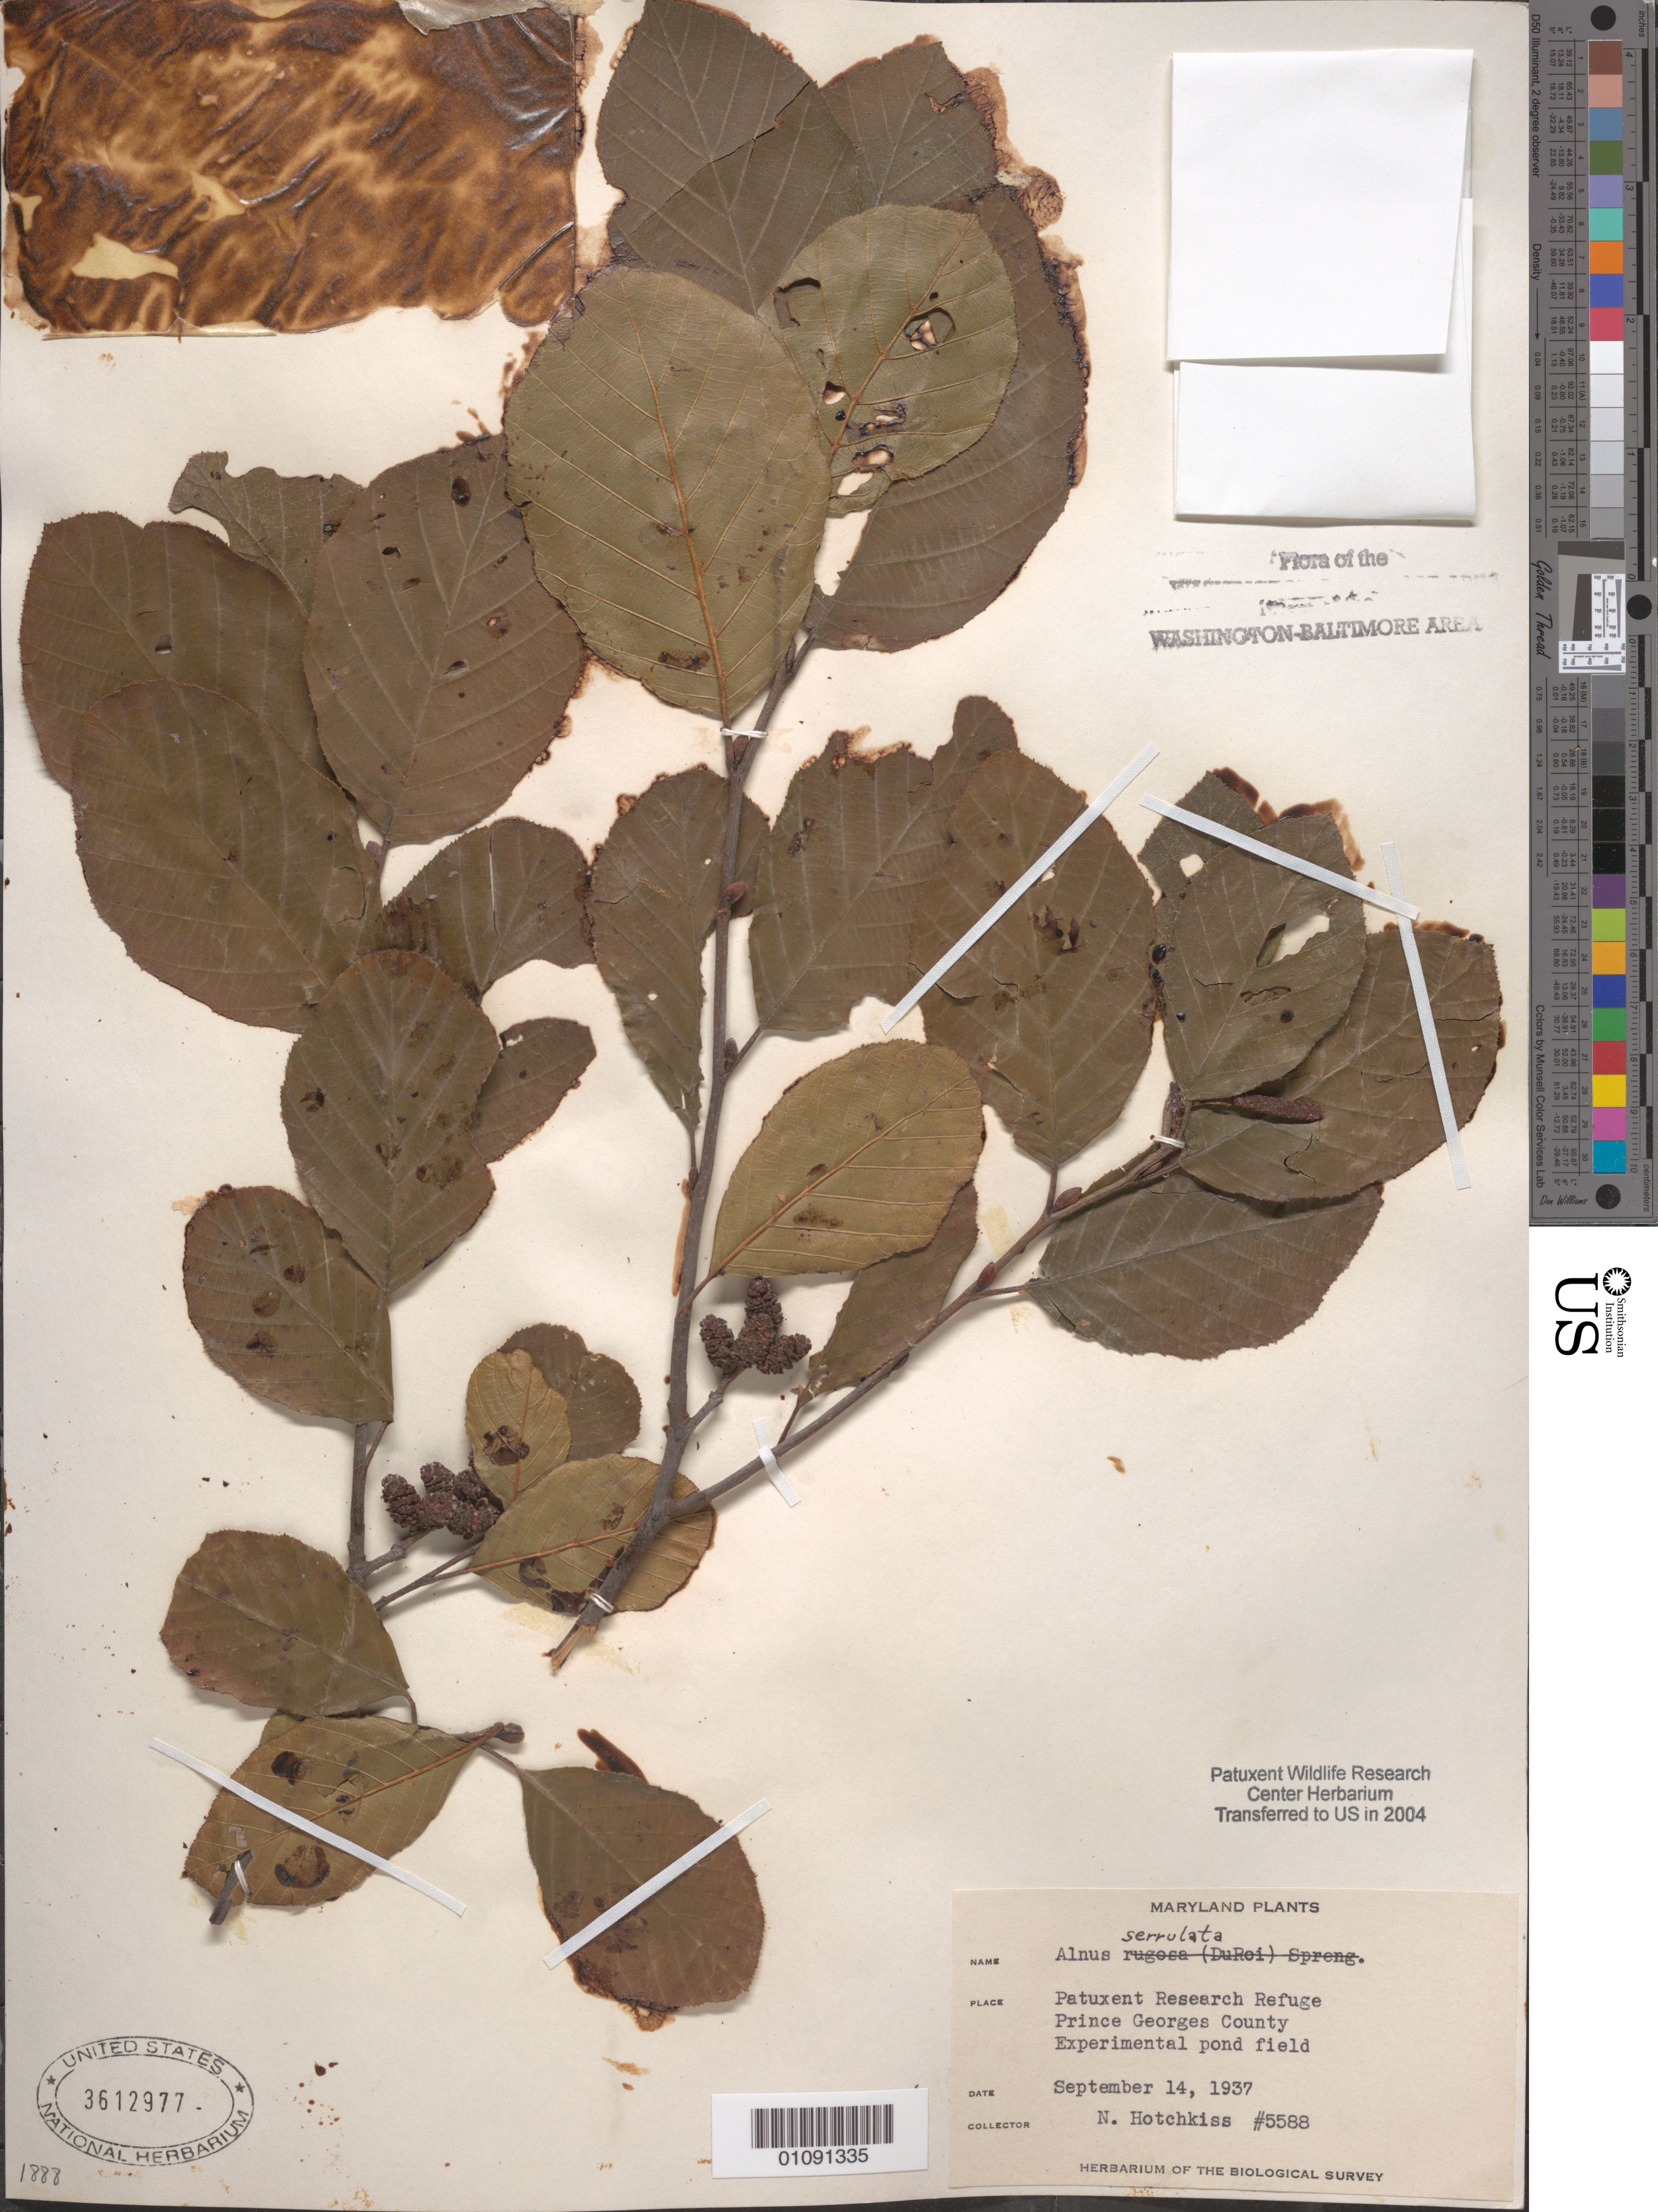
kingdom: Plantae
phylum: Tracheophyta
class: Magnoliopsida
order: Fagales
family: Betulaceae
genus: Alnus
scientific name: Alnus serrulata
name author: (Aiton) Willd.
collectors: N. Hotchkiss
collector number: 5588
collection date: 1937-09-14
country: United States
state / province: Maryland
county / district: Prince George's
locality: Patuxent Wildlife Refuge.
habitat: Experimental pond field.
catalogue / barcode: US 3612977